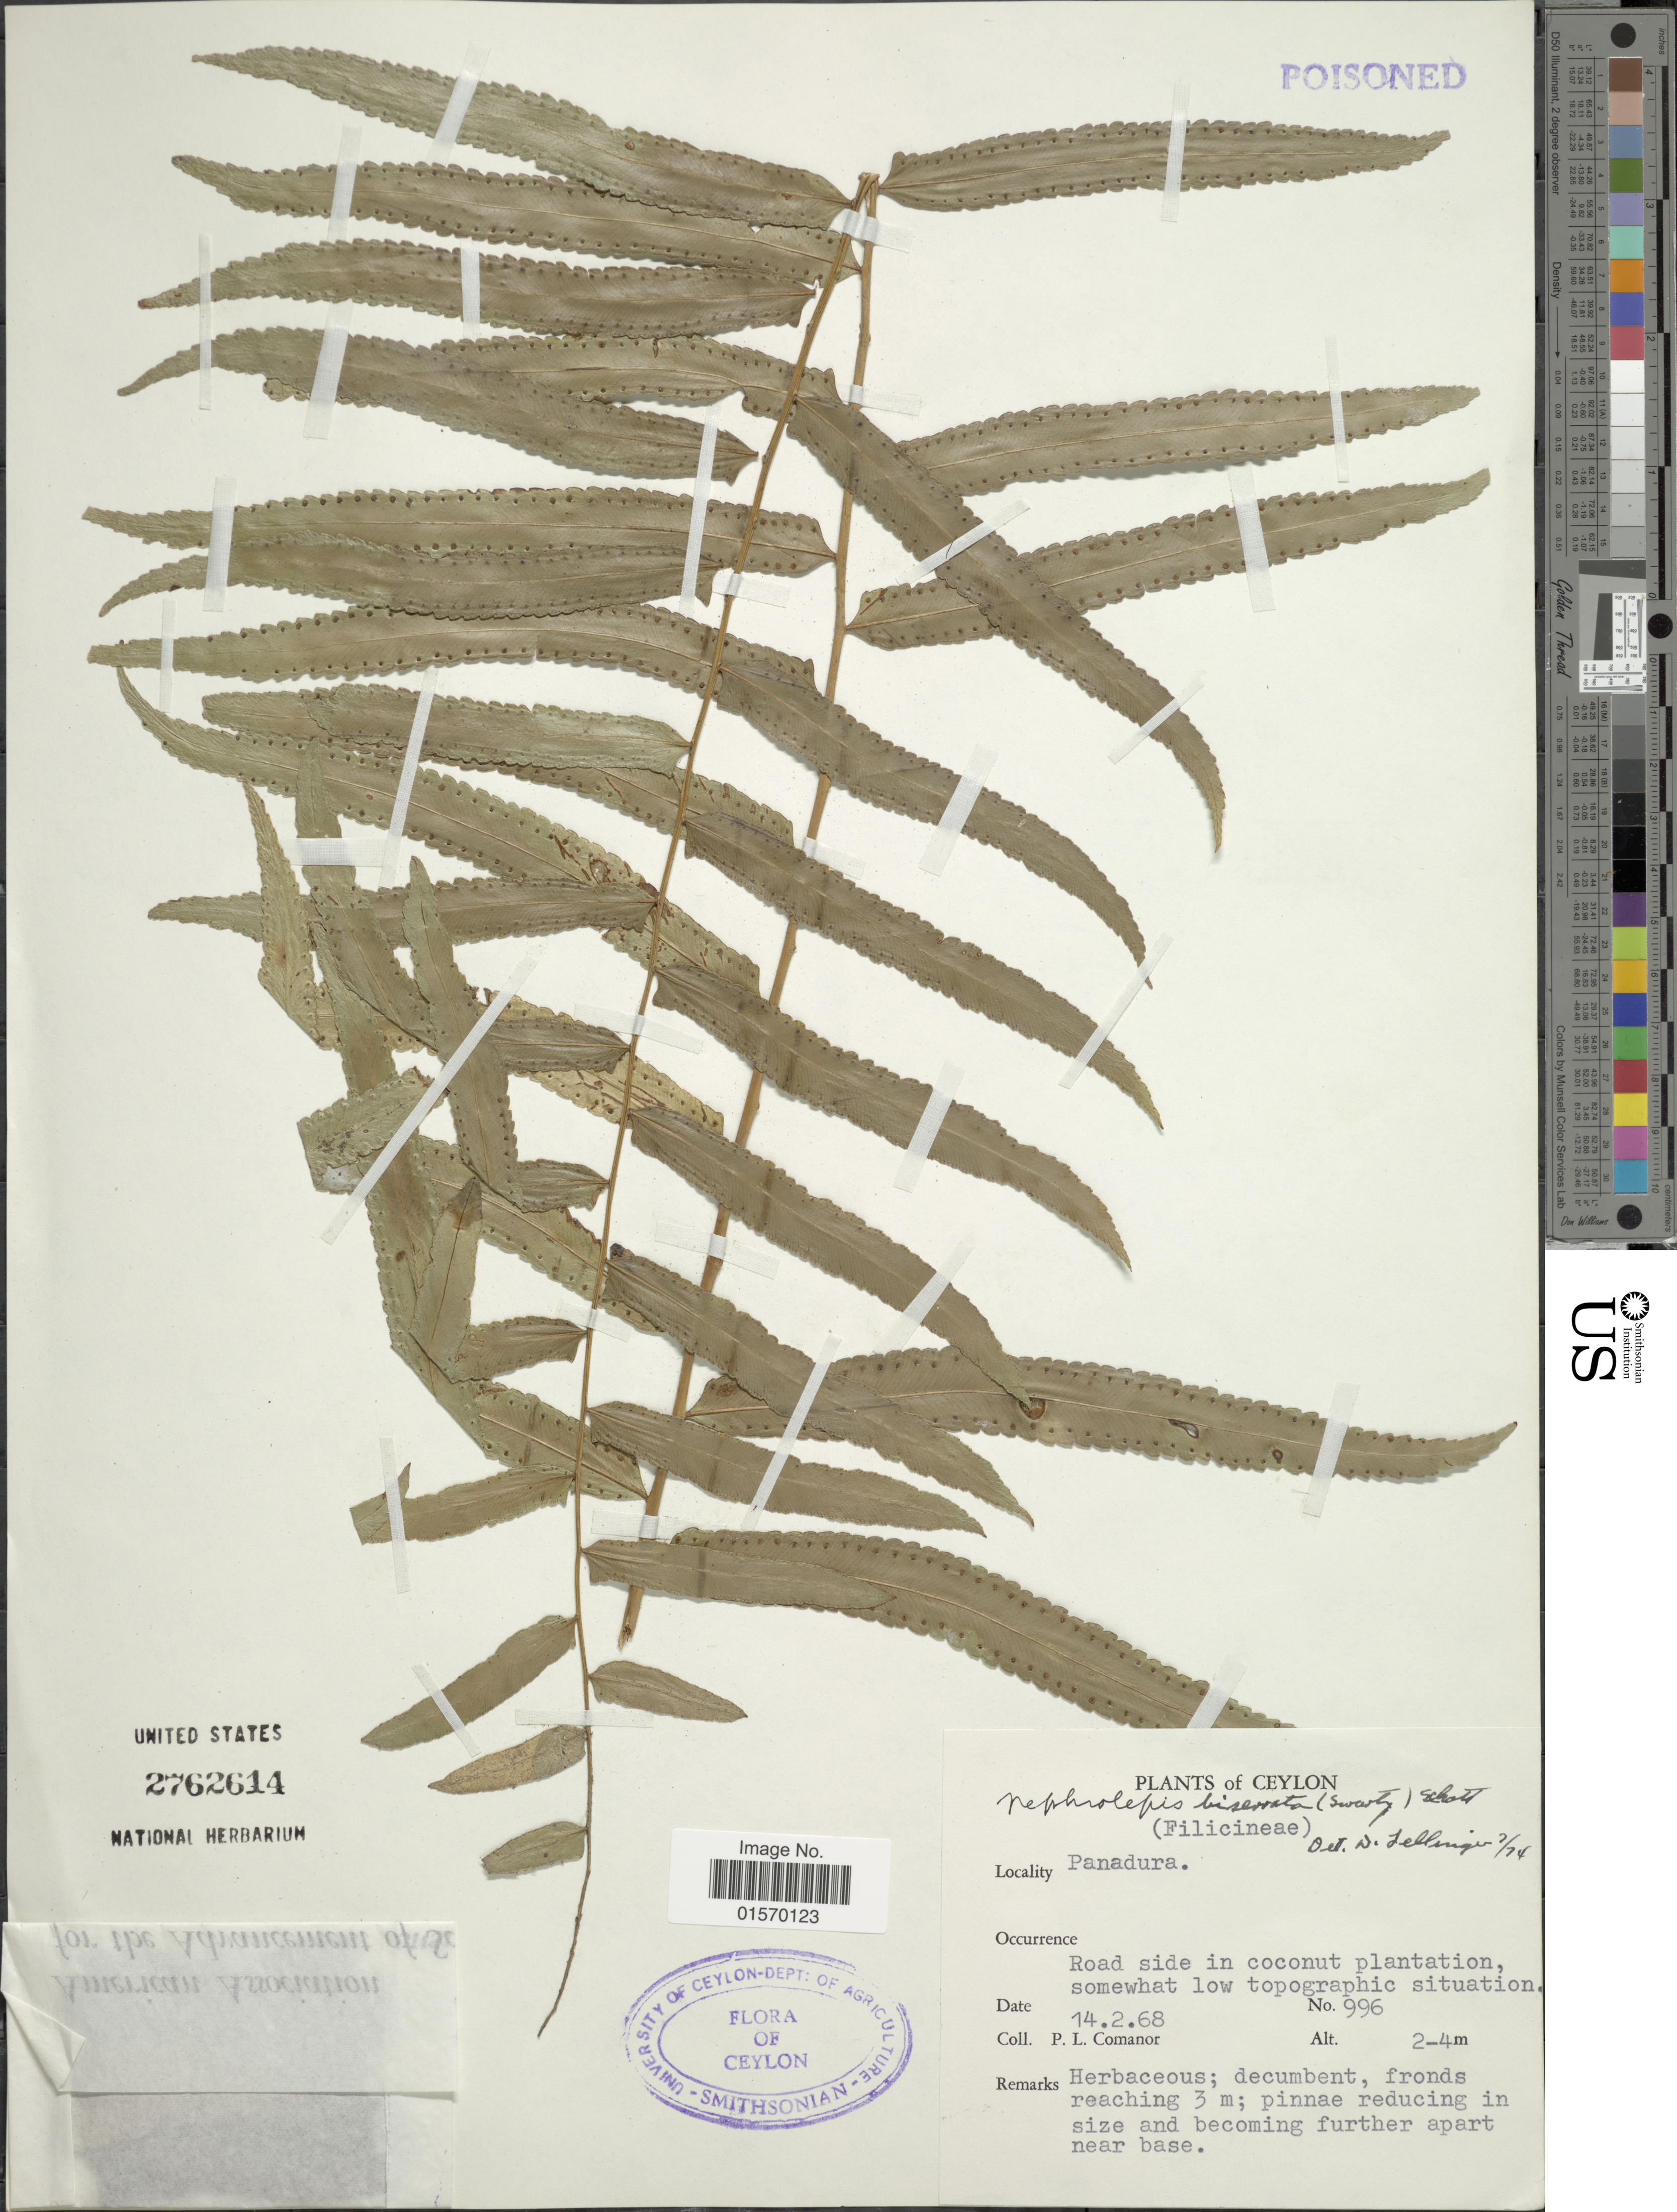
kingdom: Plantae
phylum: Tracheophyta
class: Polypodiopsida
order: Polypodiales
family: Nephrolepidaceae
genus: Nephrolepis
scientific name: Nephrolepis biserrata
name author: (Sw.) Schott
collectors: P. Comanor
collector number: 996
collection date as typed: Transcribed d/m/y: 14/2/68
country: Sri Lanka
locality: Ceylon. Panadura. Road side in coconut plantation, somewhat low topographic situation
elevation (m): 2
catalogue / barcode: US 2762614